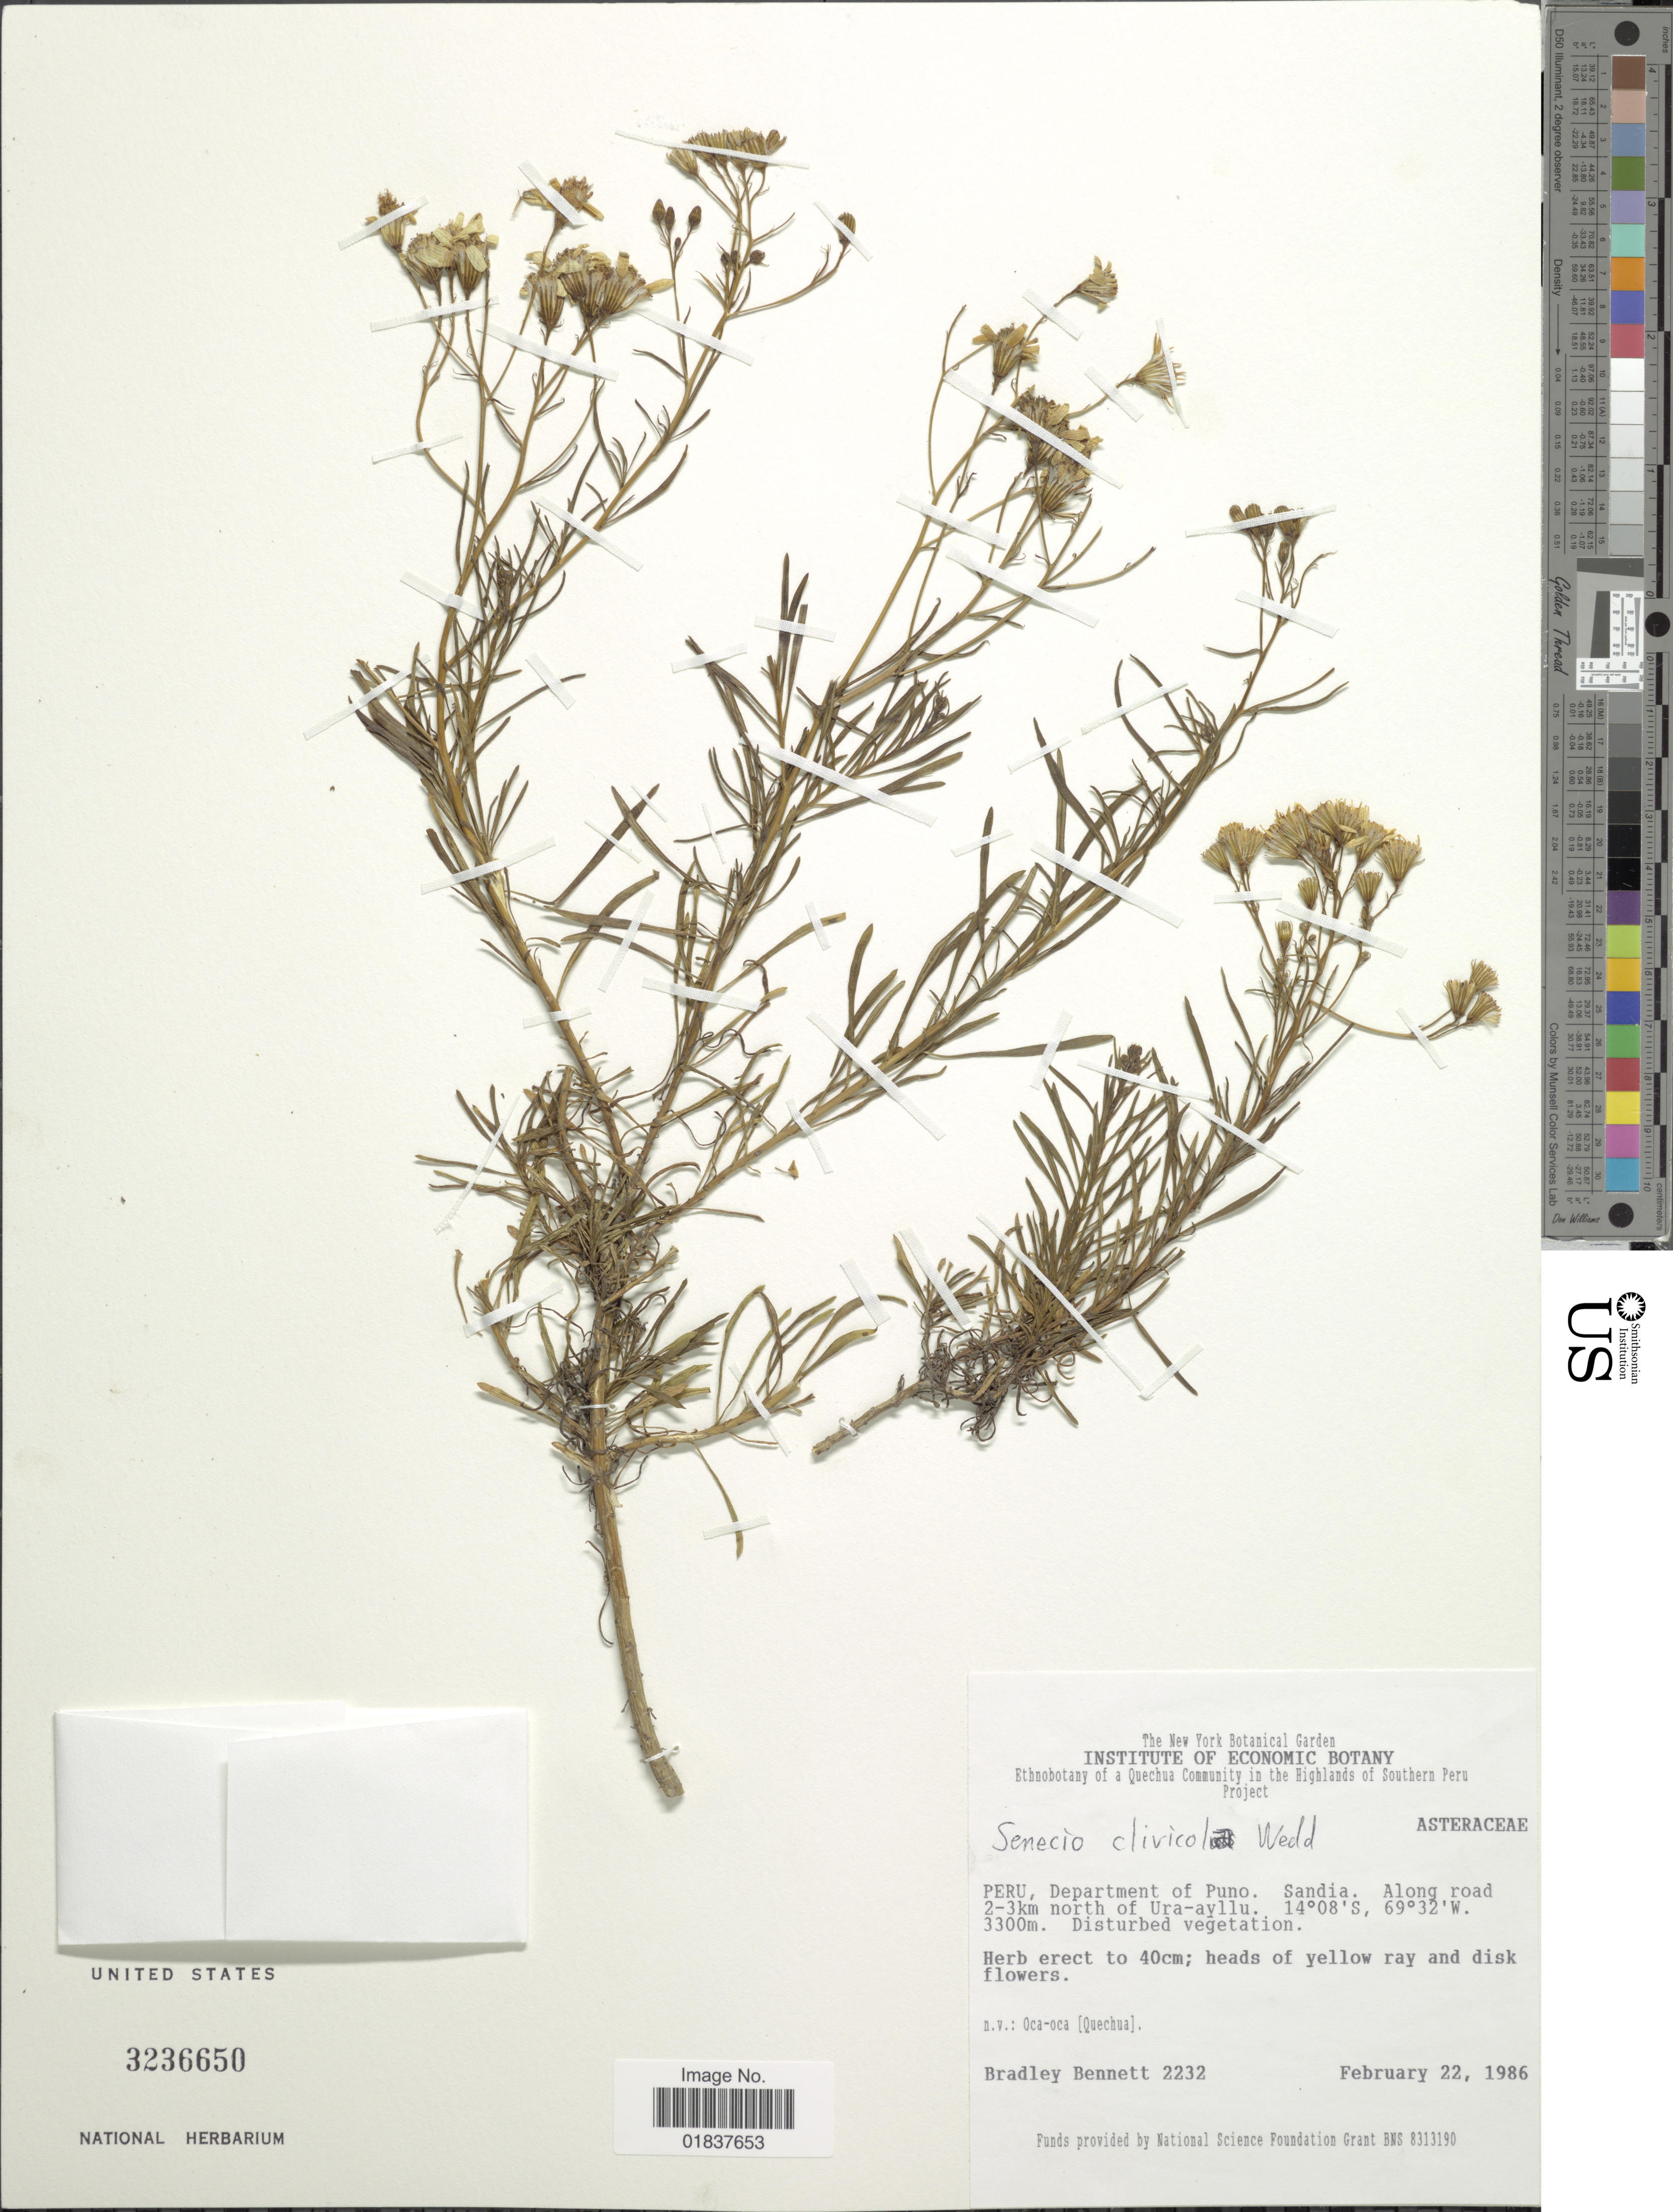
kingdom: Plantae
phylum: Tracheophyta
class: Magnoliopsida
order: Asterales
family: Asteraceae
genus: Senecio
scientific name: Senecio clivicola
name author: Wedd.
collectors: B. Bennett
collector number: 2232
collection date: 1986-02-22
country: Peru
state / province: Puno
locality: Sandia, along road 2-3 km north of Ura-ayllu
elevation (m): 3300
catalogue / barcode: US 3236650